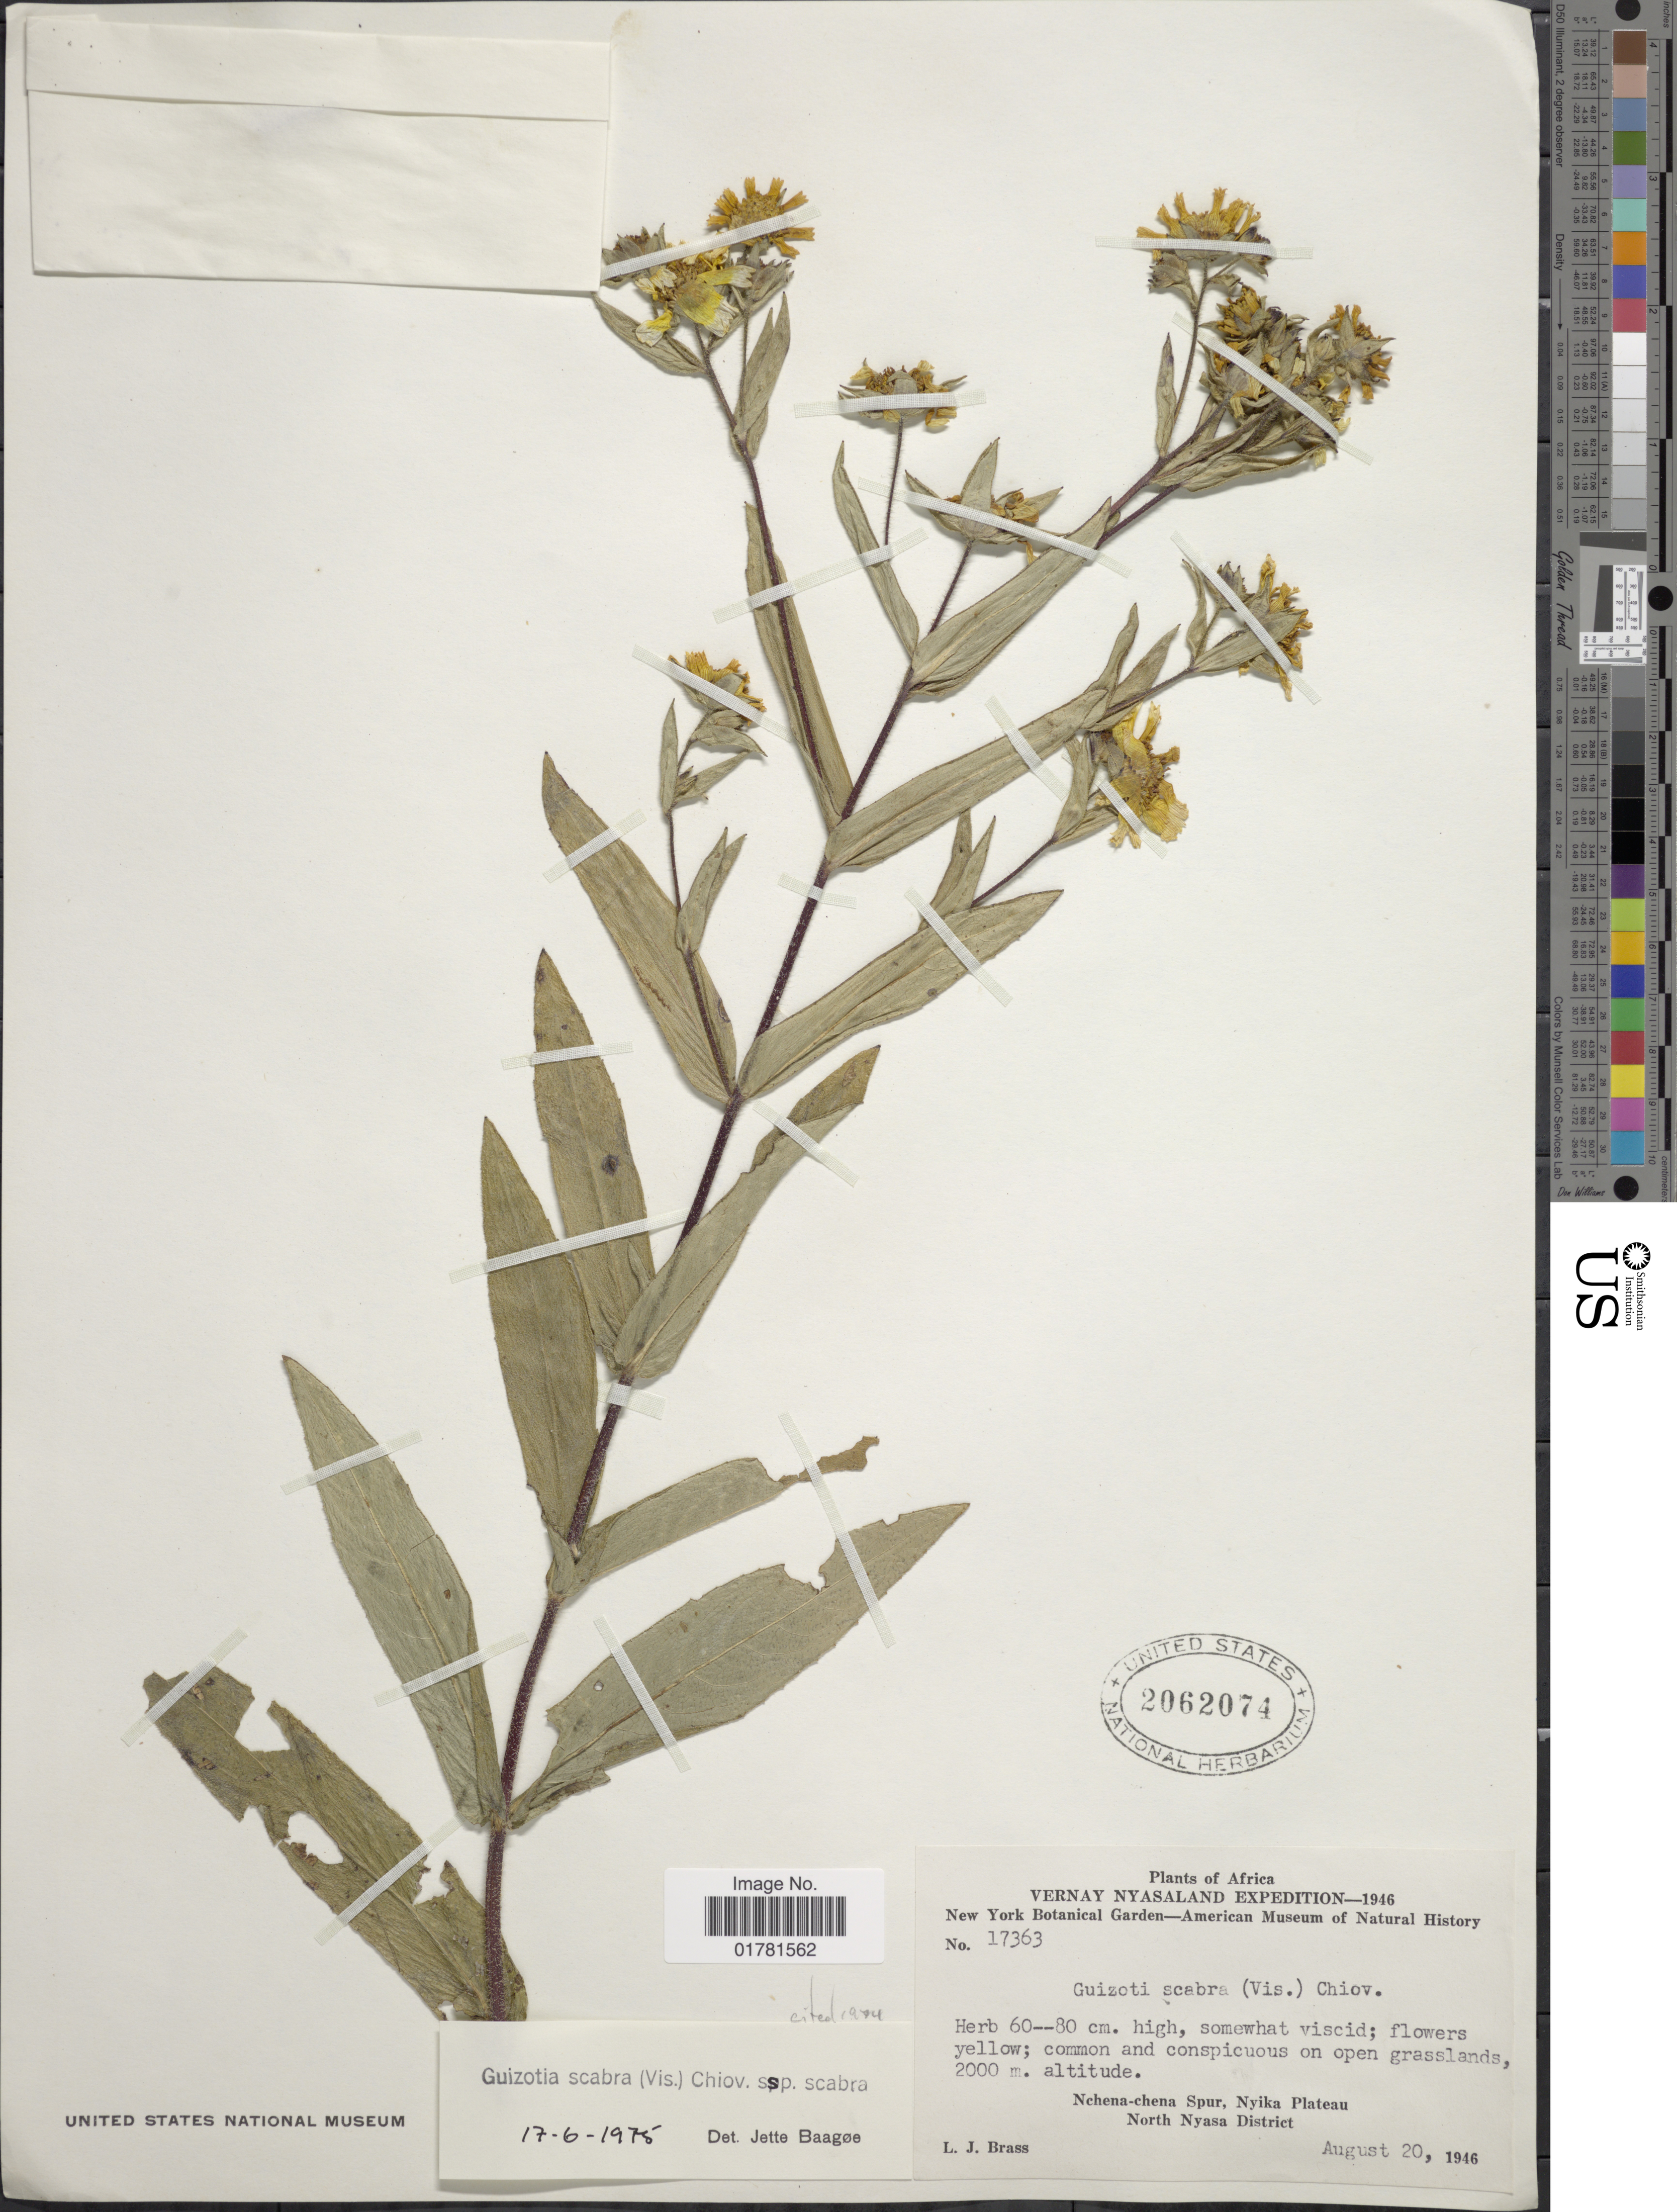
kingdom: Plantae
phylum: Tracheophyta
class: Magnoliopsida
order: Asterales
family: Asteraceae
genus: Guizotia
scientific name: Guizotia scabra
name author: Chiov.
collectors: L. J. Brass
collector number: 17363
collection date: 1946-08-20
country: Mozambique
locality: Africa, Nchena-chena Spur, Nyika Plateau North Nyasa District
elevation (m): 2000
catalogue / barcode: US 2062074